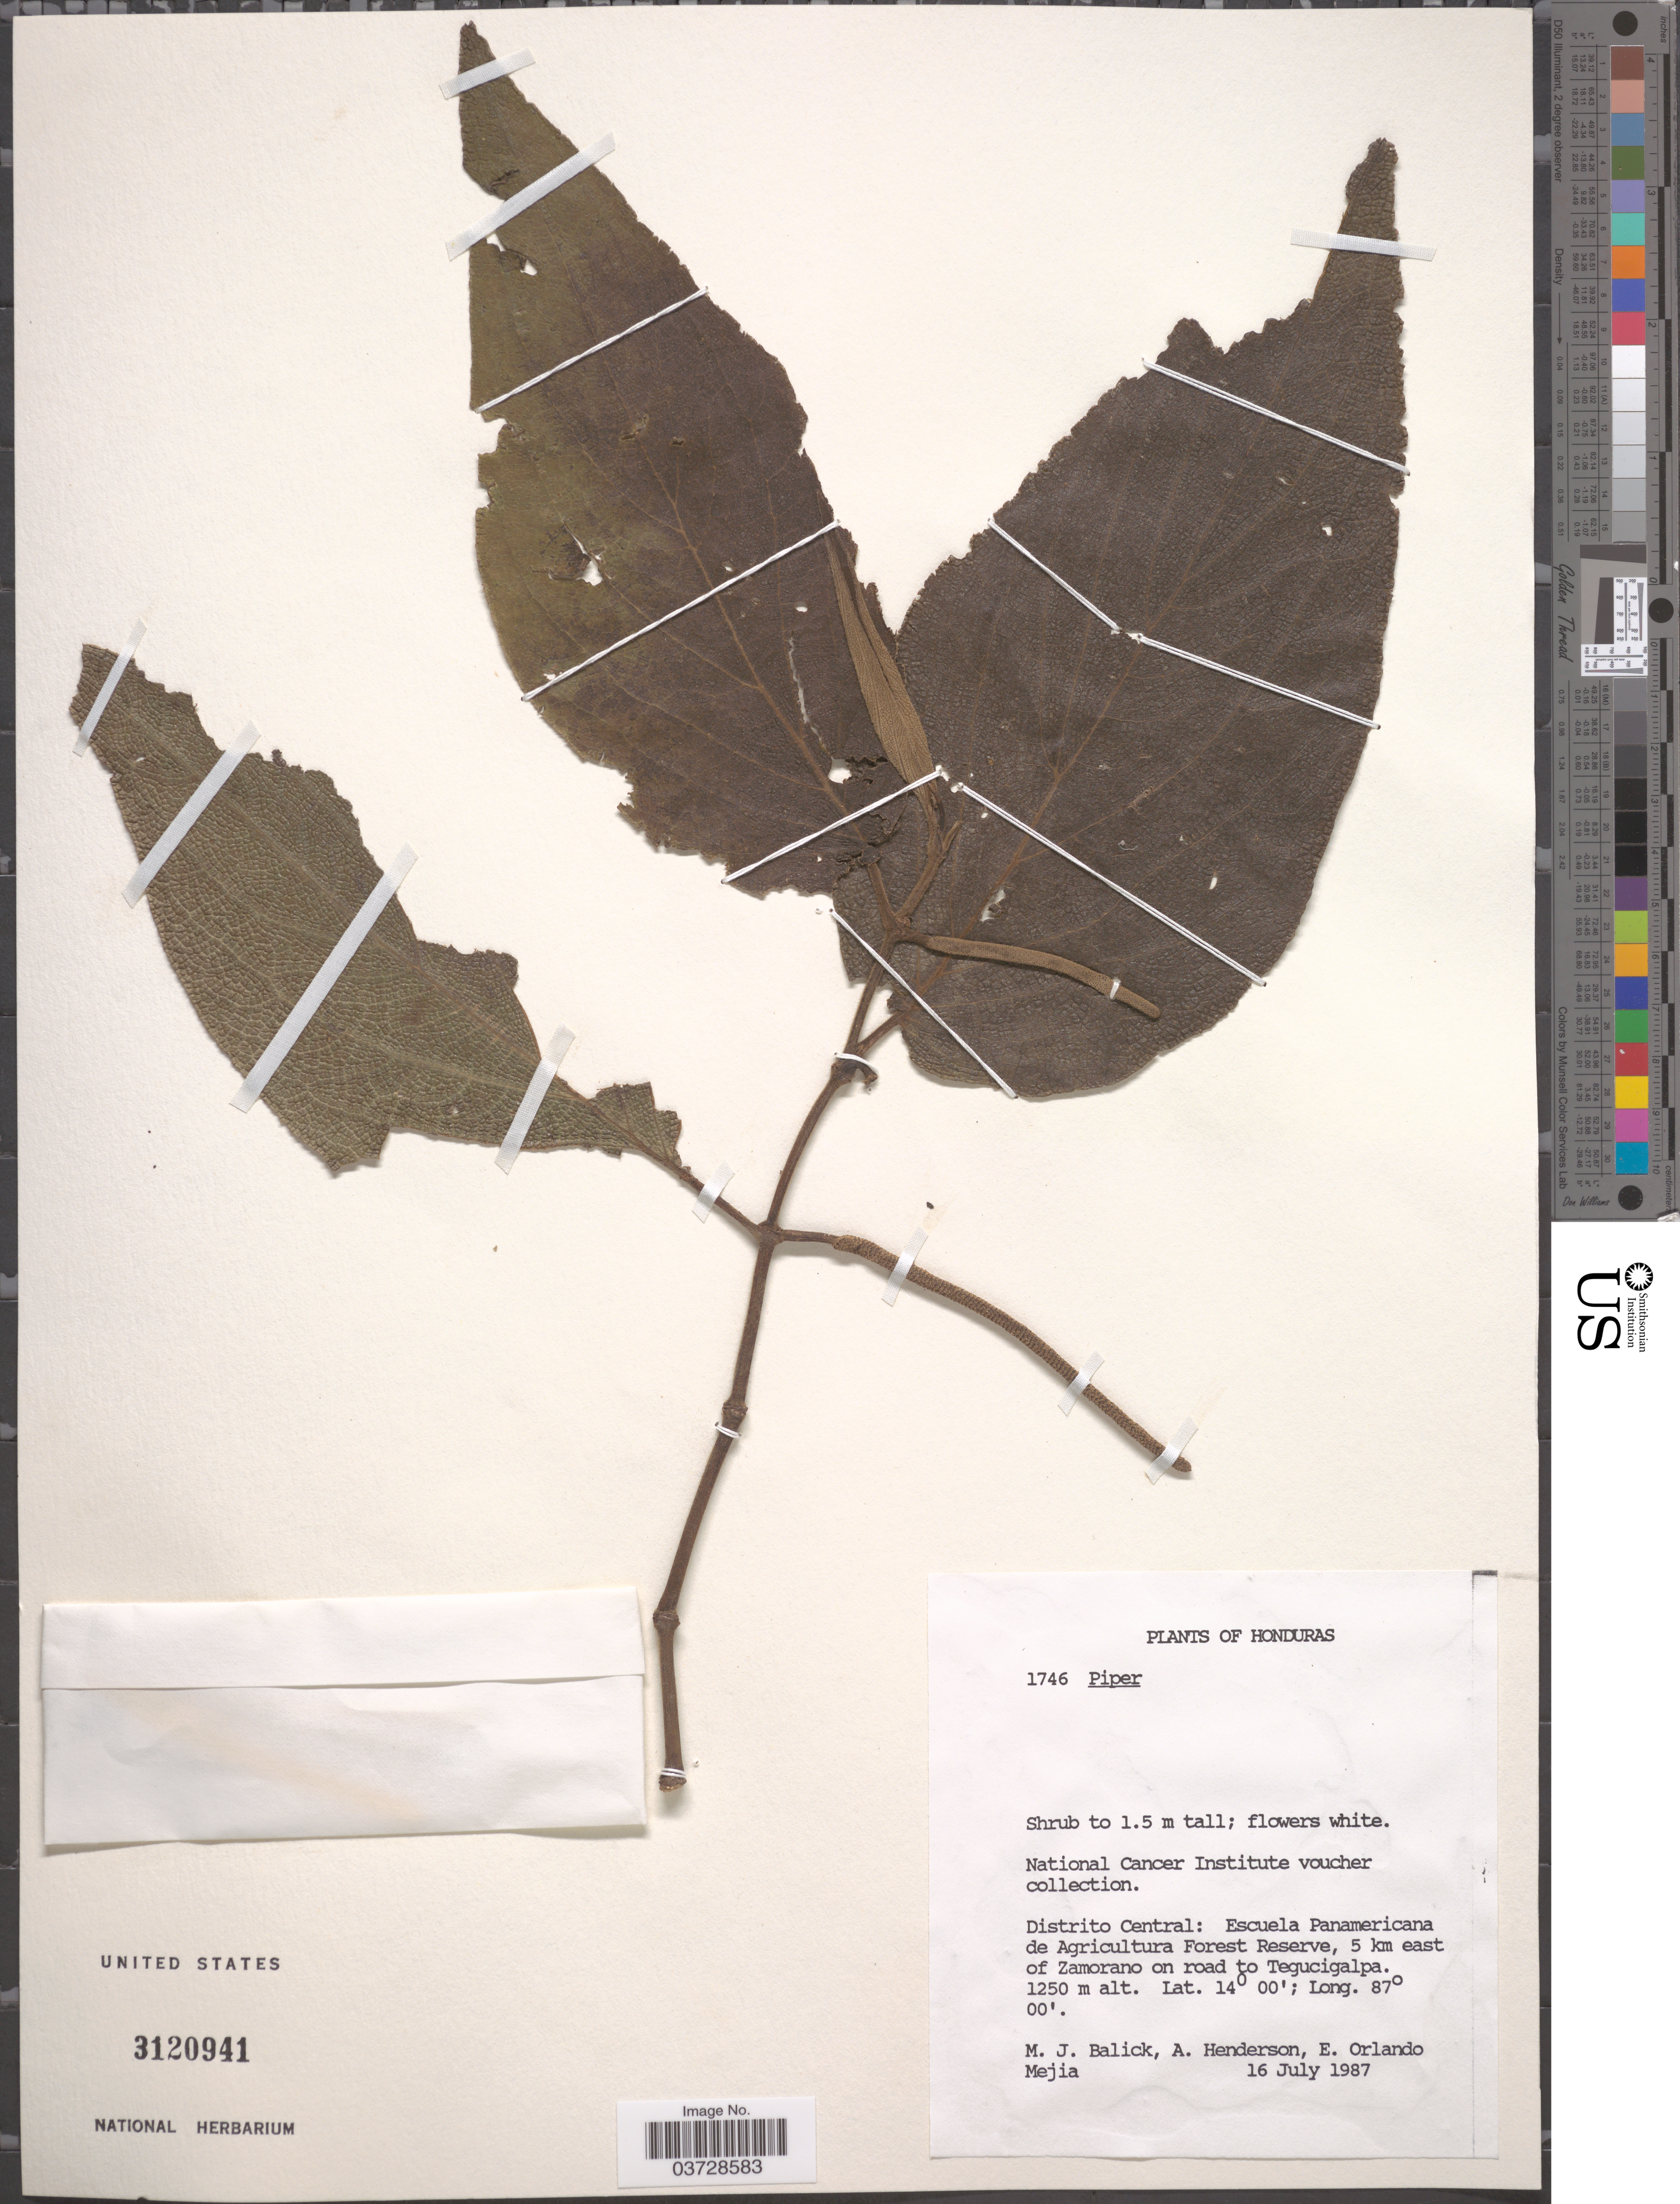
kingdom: Plantae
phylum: Tracheophyta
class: Magnoliopsida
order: Piperales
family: Piperaceae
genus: Piper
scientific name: Piper sp.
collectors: M. J. Balick, A. Henderson & E. Orlando Mejia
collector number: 1746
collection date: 1987-07-16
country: Honduras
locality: Distrito Central: Escuela Panamericana de Agricultura Forest Reserve, 5 km east of Zamorano on road to Tegucigalpa.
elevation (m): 1250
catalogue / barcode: US 3120941